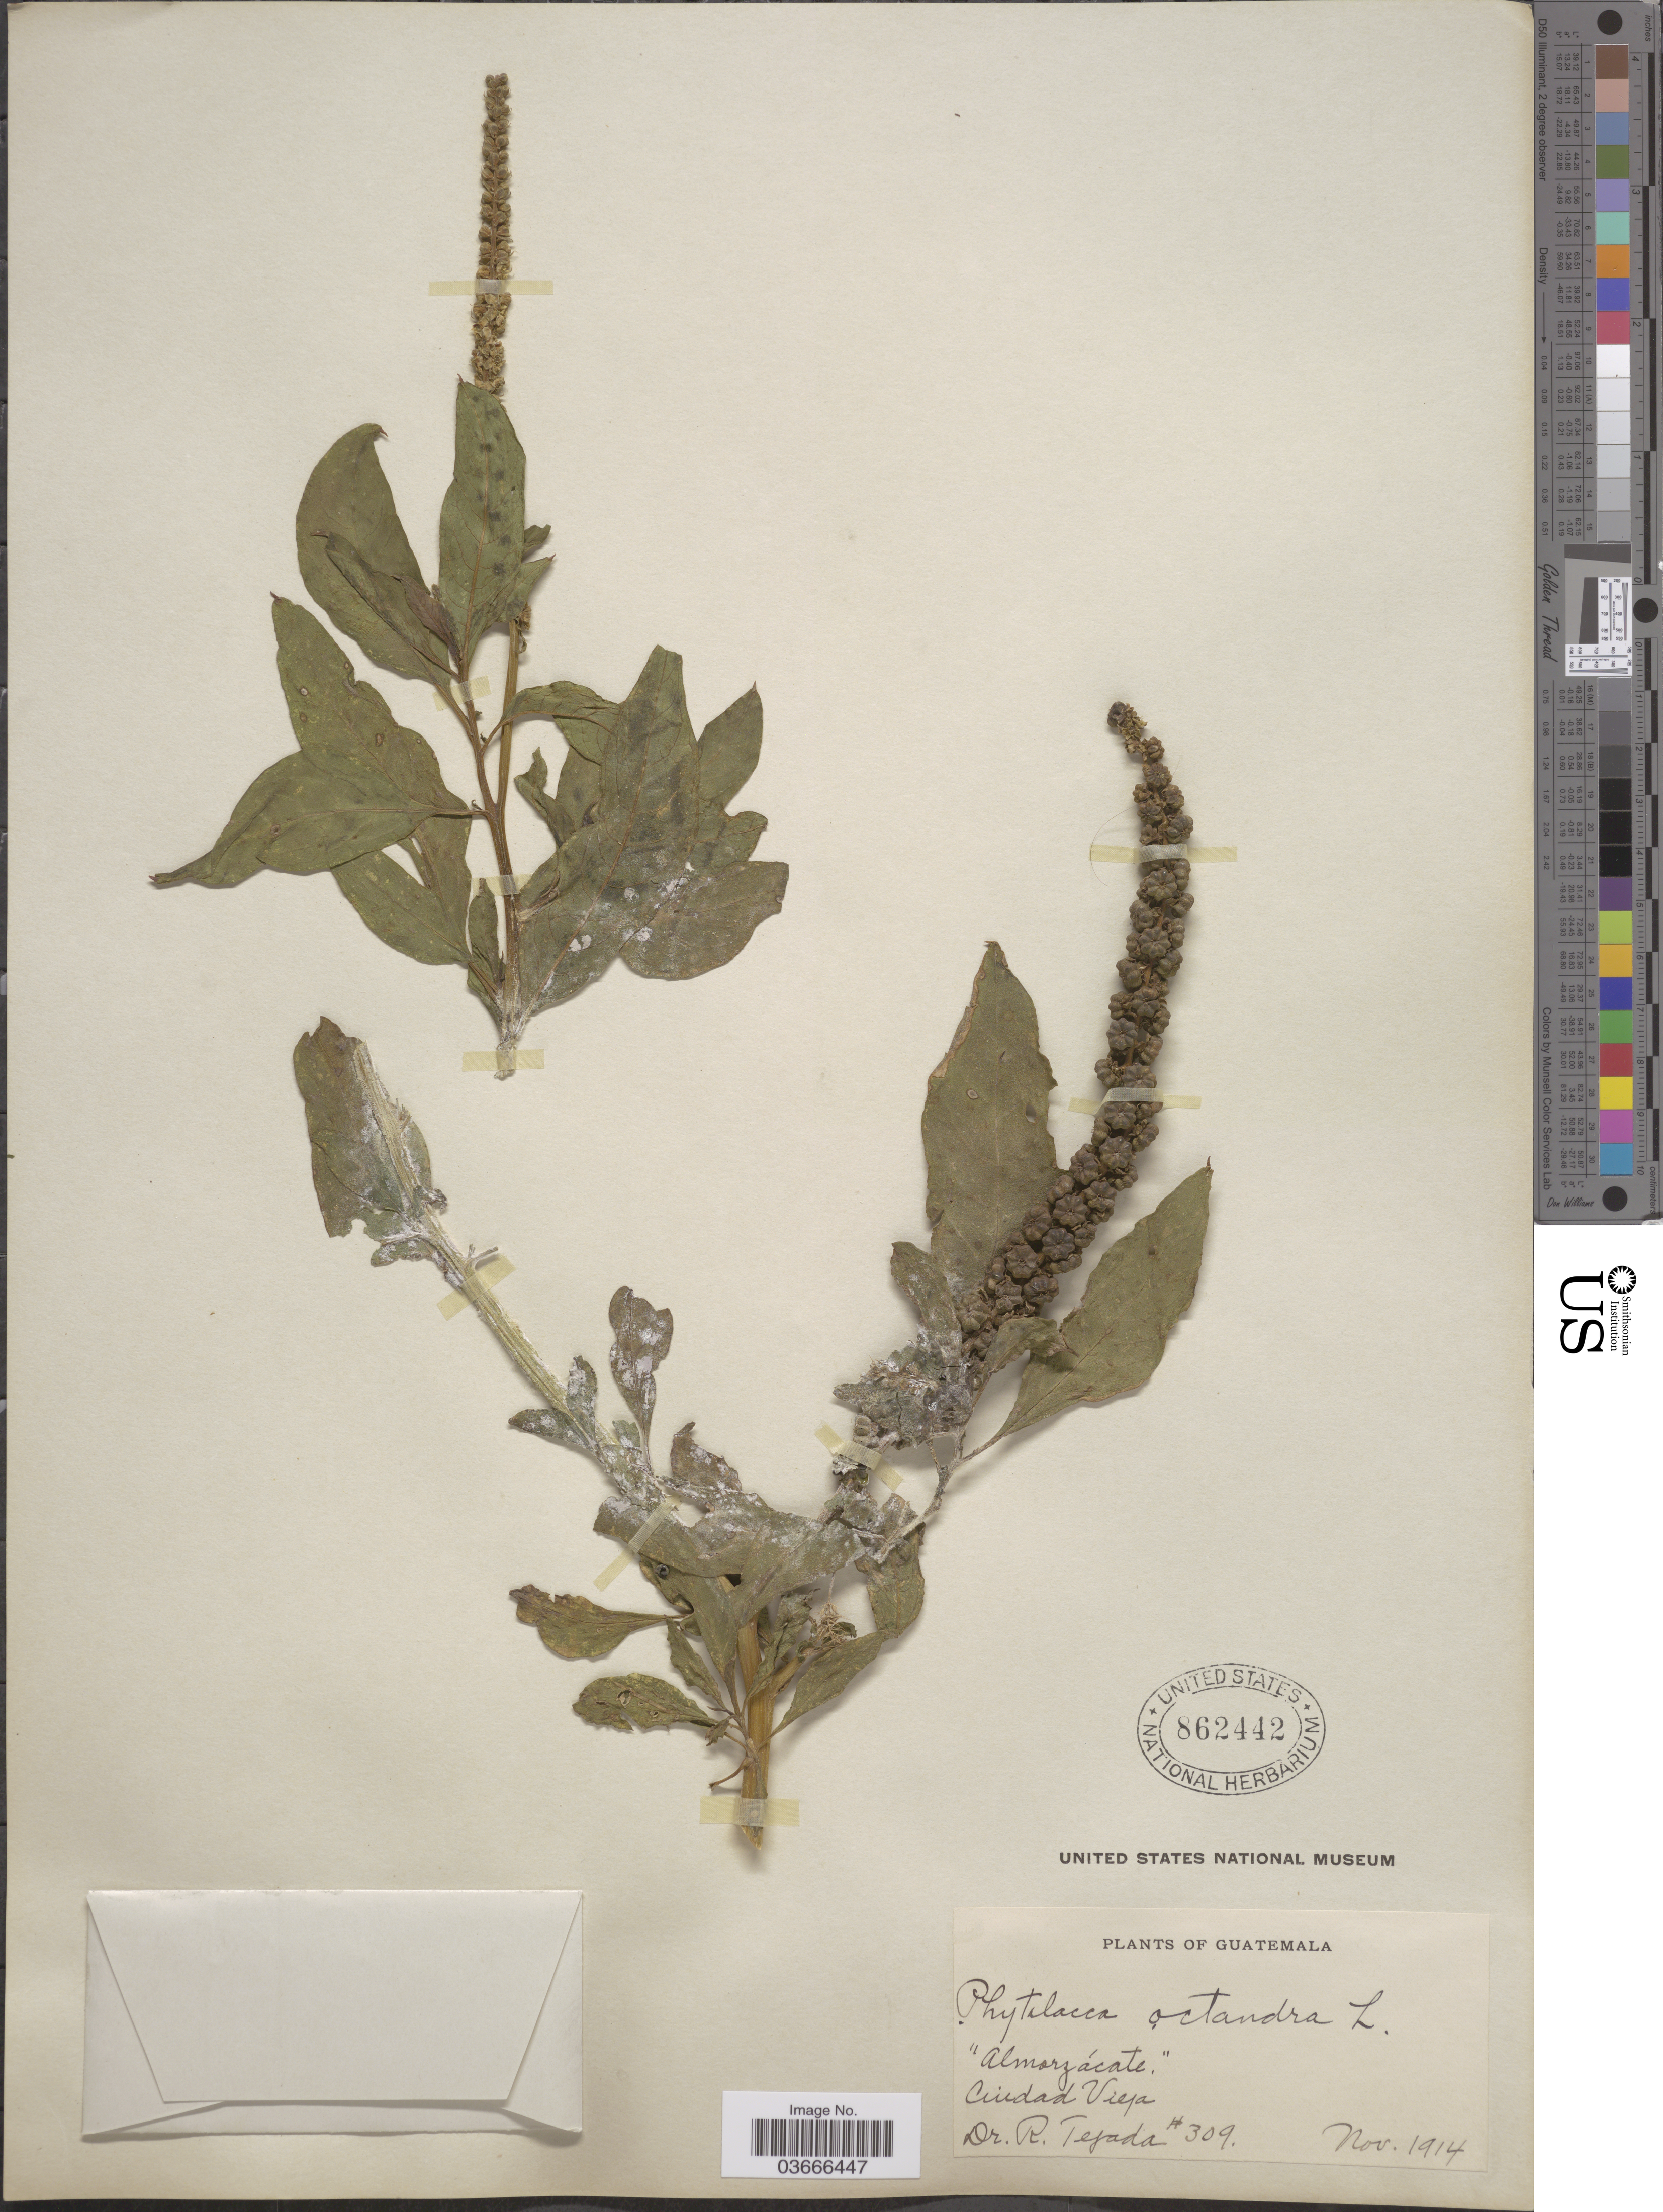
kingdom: Plantae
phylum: Tracheophyta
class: Magnoliopsida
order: Caryophyllales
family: Phytolaccaceae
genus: Phytolacca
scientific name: Phytolacca icosandra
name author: L.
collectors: R. Tejada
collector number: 309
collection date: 1914-11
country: Guatemala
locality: Ciudad Vieja.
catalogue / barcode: US 862442